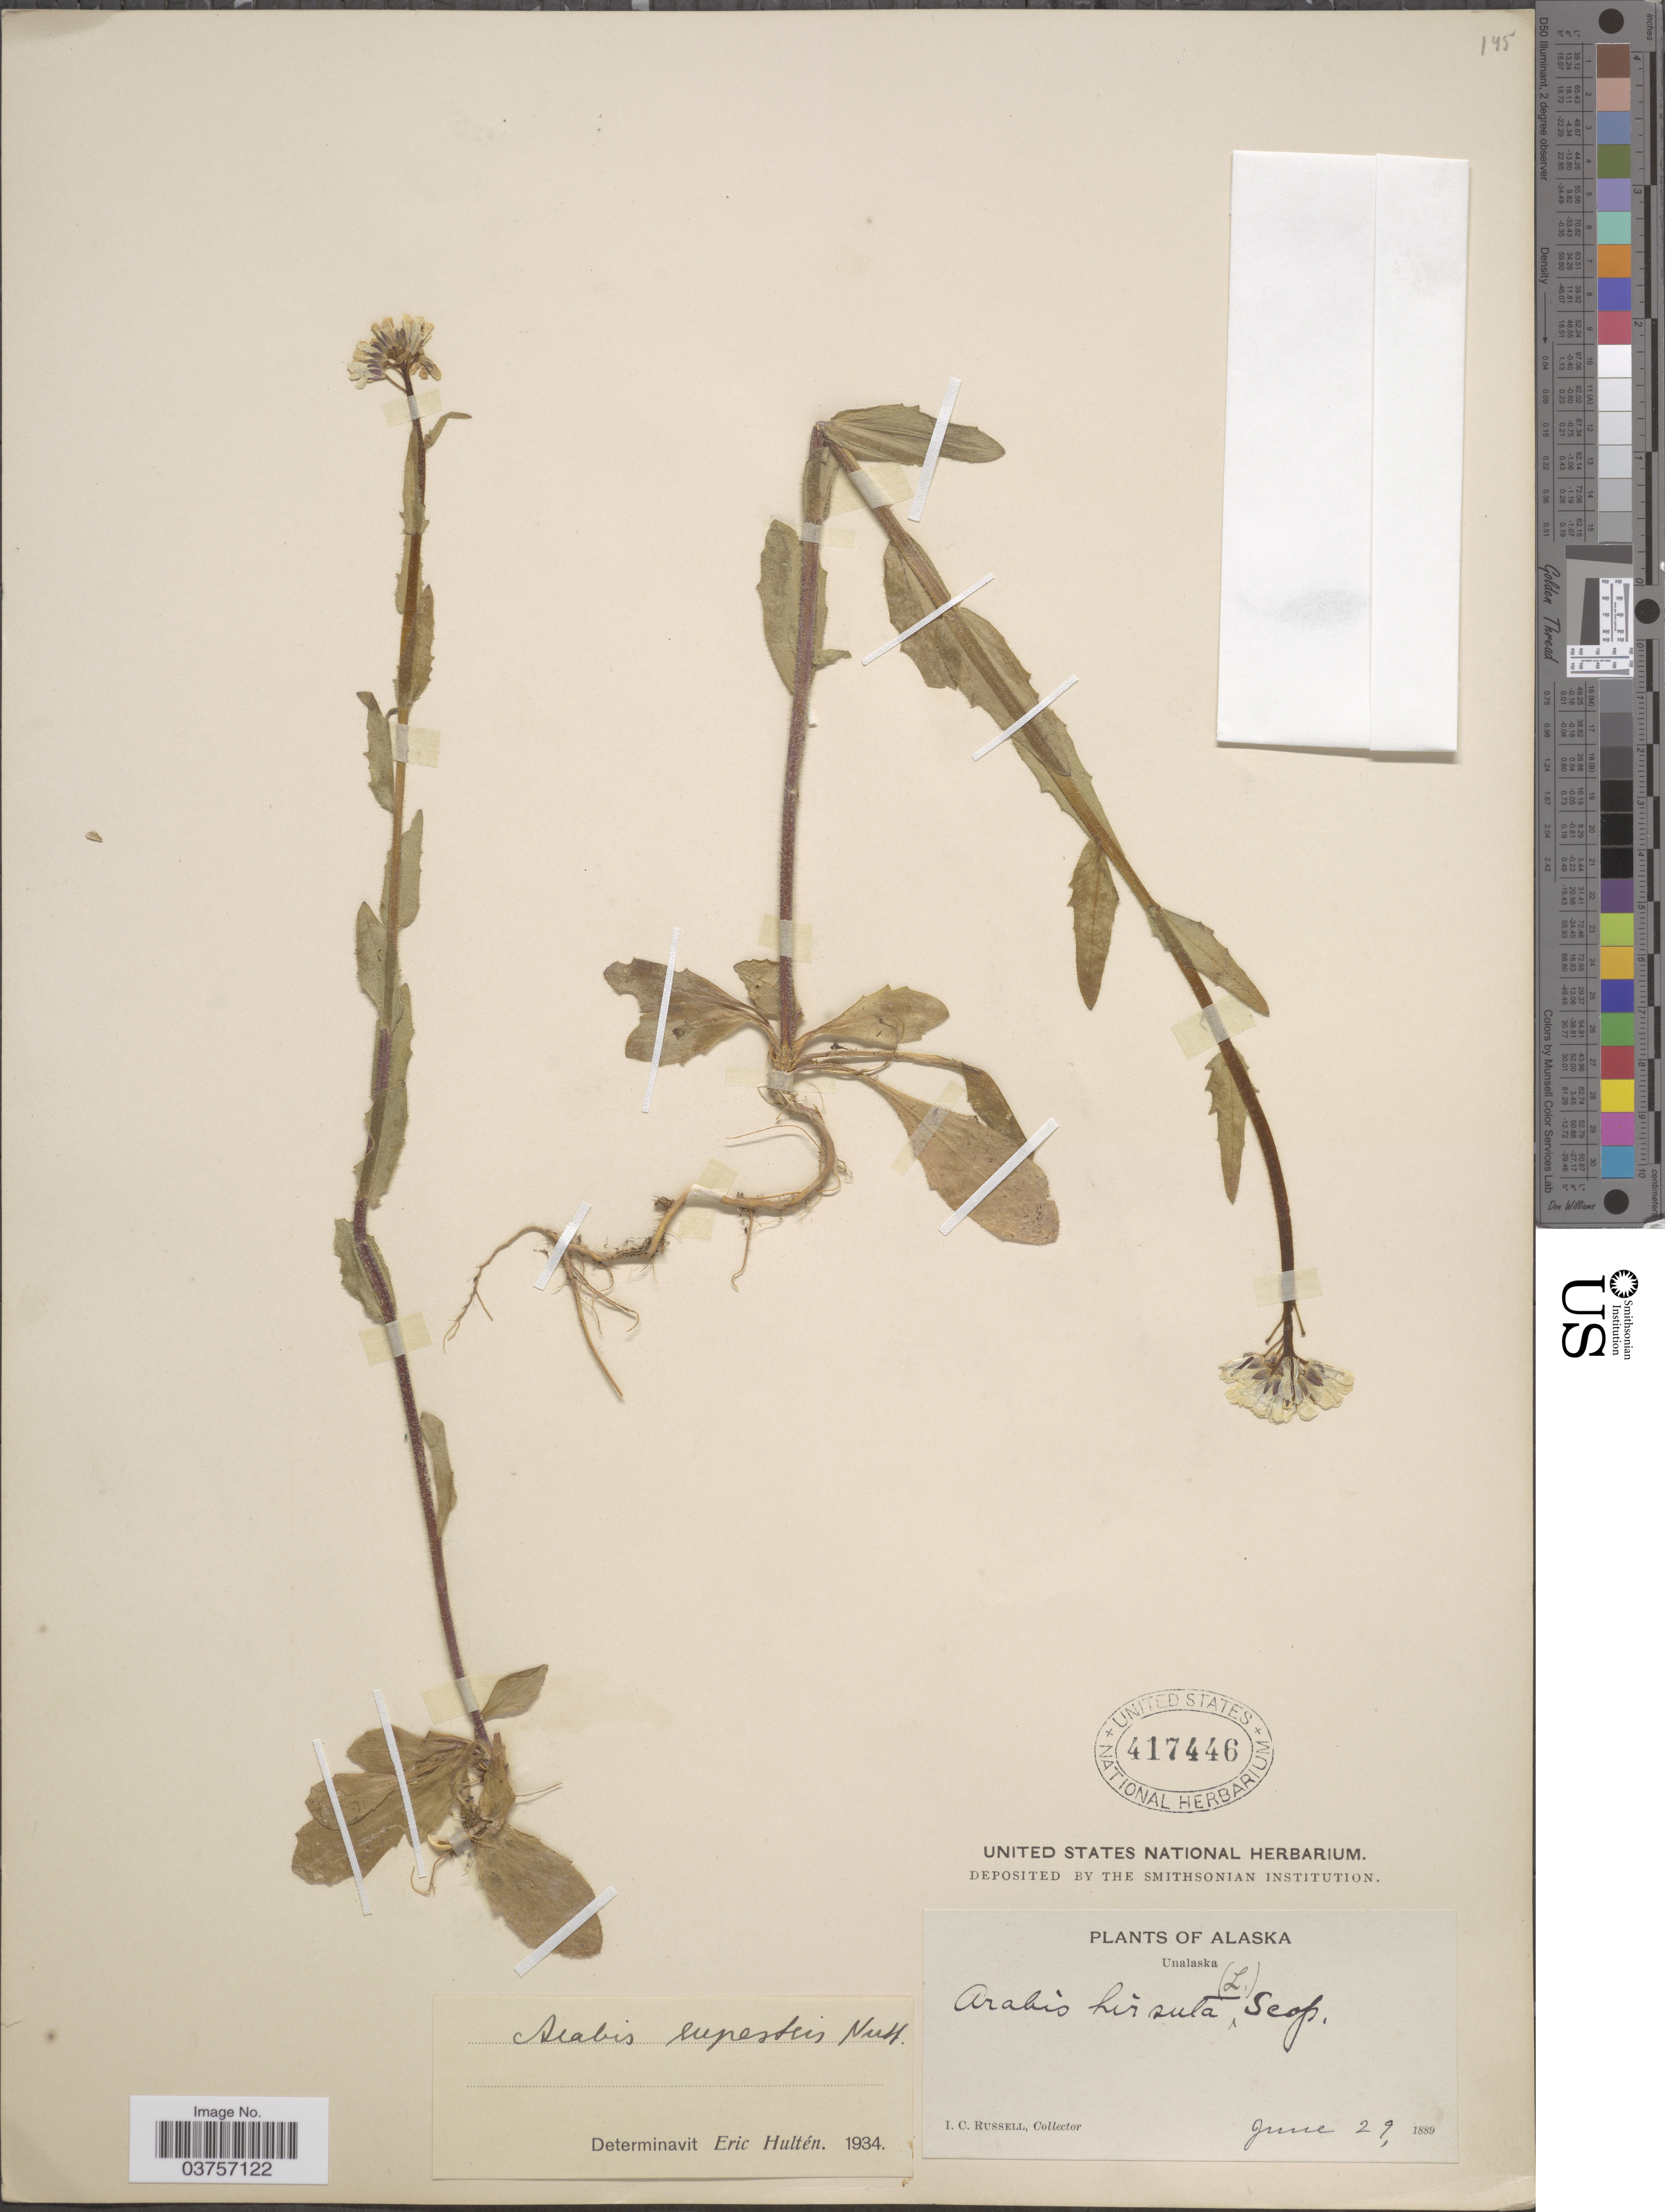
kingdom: Plantae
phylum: Tracheophyta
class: Magnoliopsida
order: Brassicales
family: Brassicaceae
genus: Arabis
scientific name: Arabis hirsuta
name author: (L.) Scop.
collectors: I. C. Russell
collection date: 1889-06-29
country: United States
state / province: Alaska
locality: Unalaska.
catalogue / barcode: US 417446